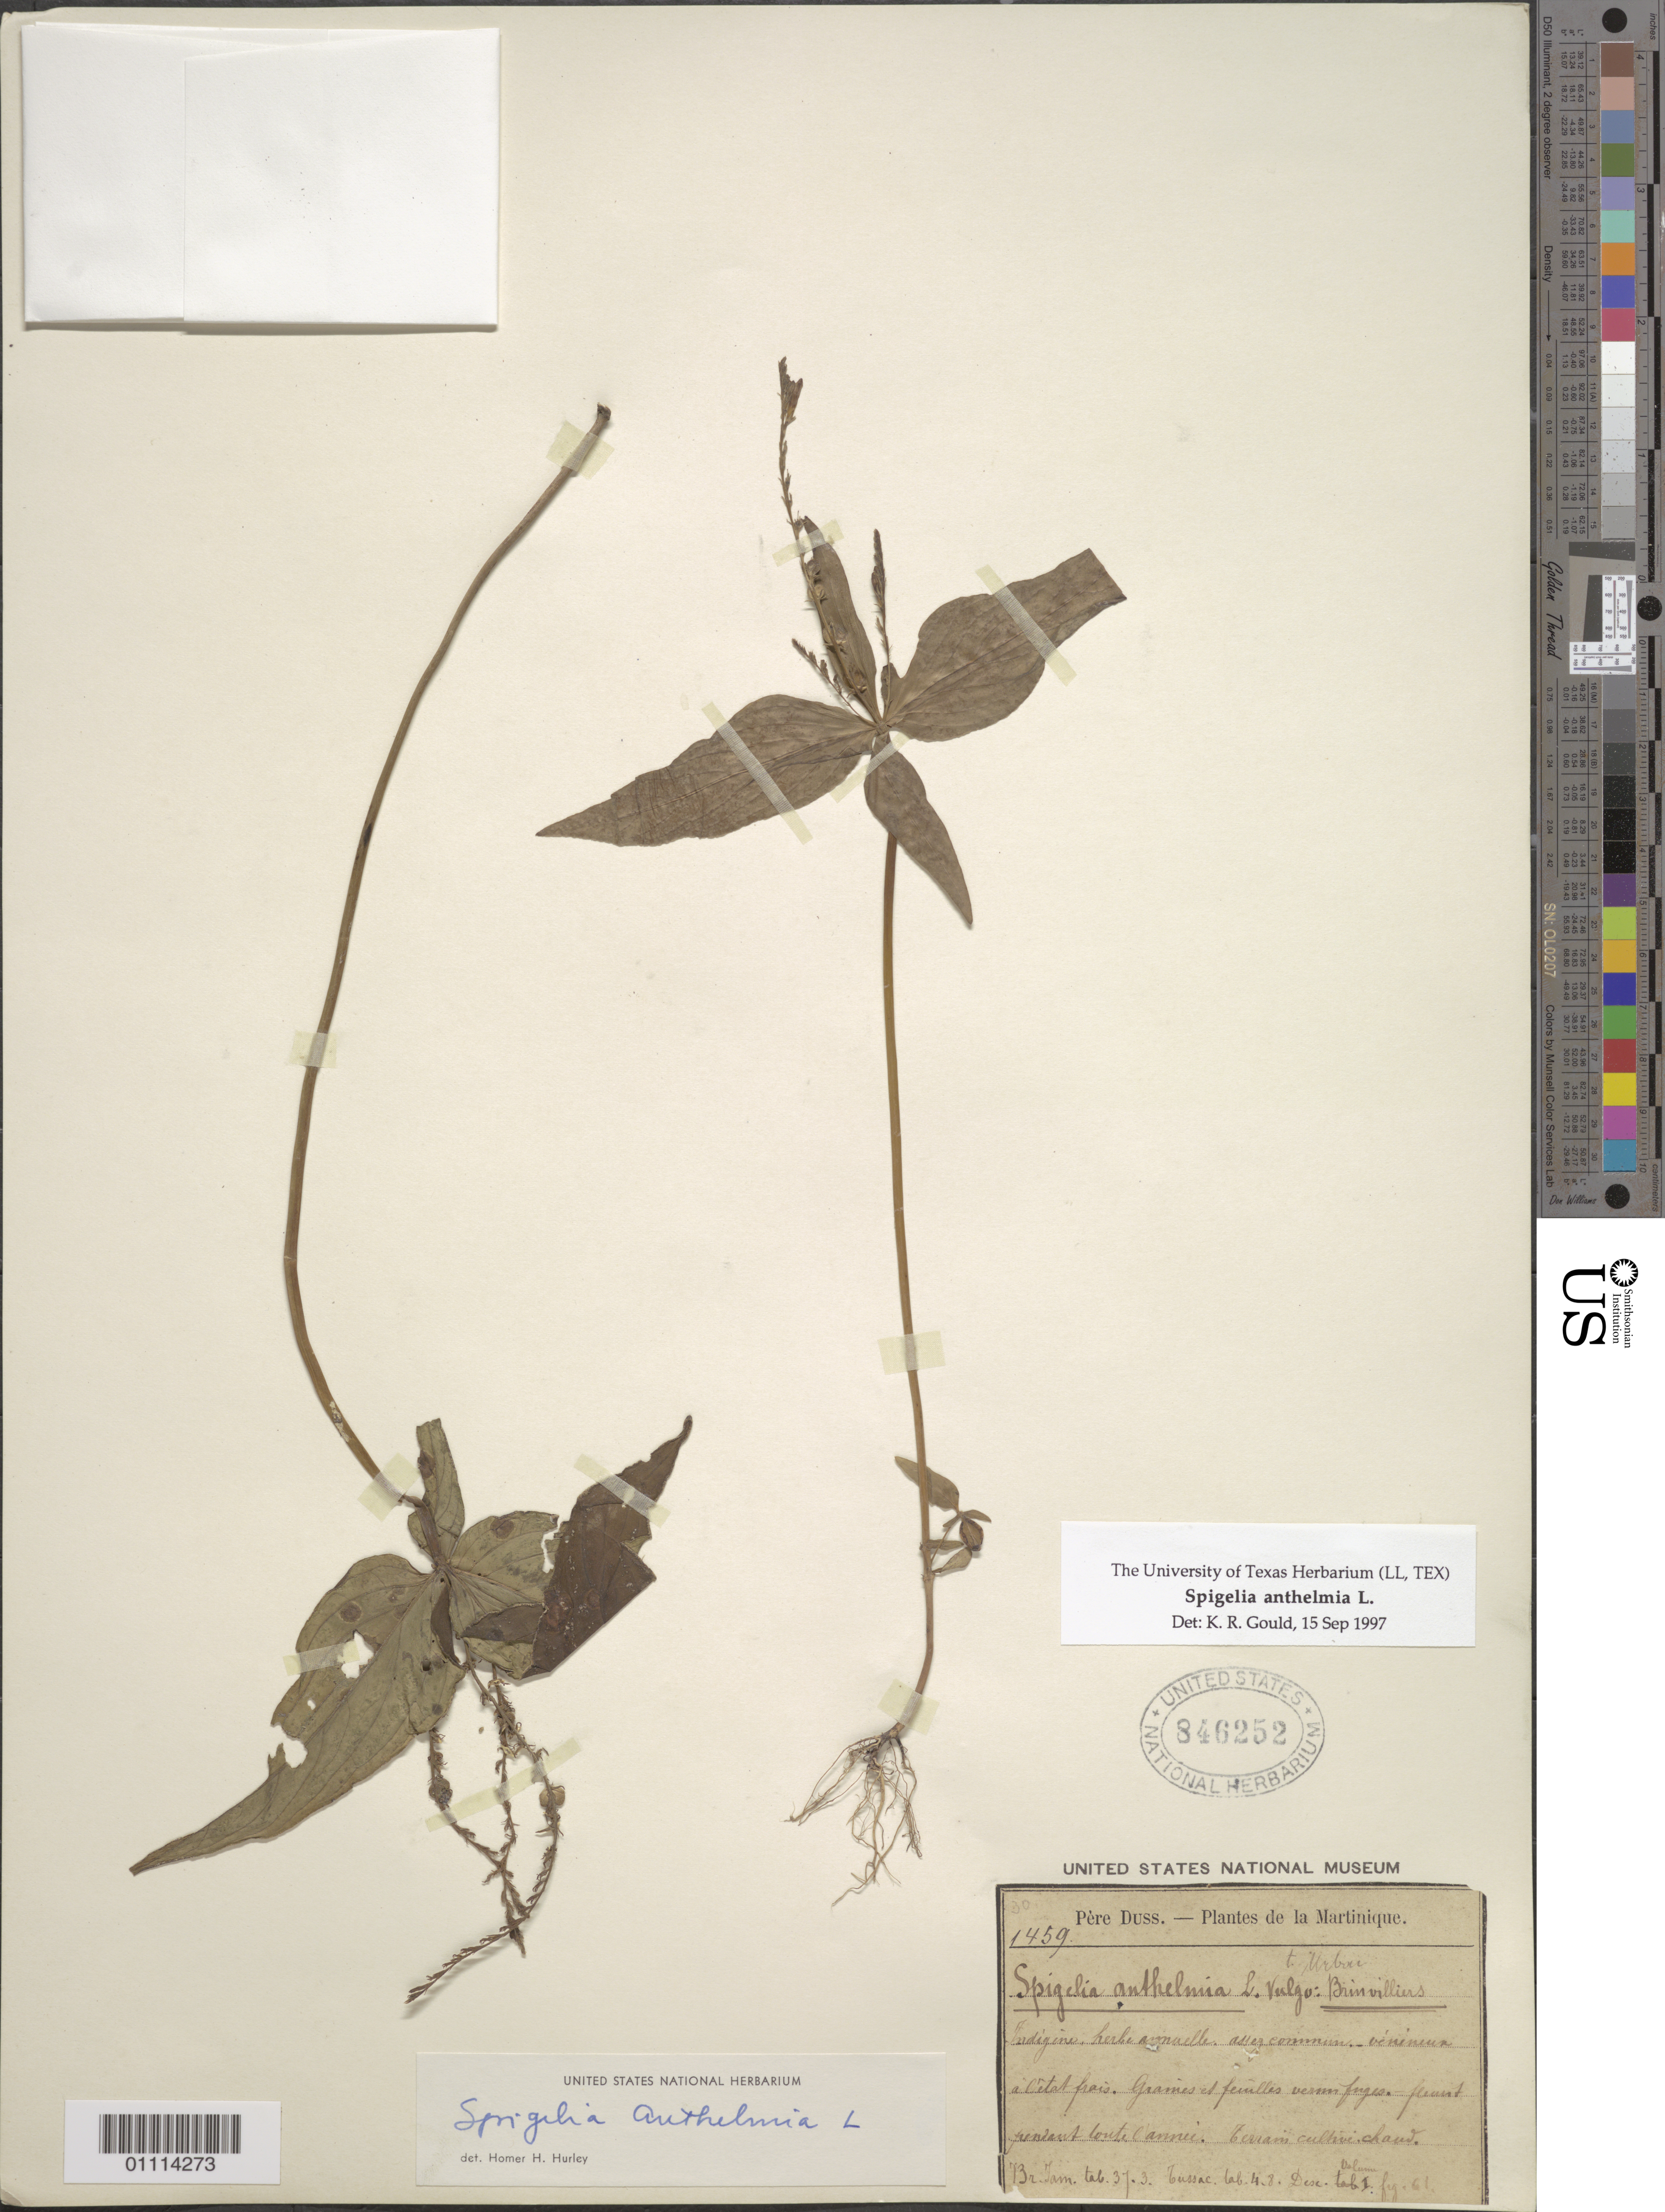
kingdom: Plantae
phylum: Tracheophyta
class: Magnoliopsida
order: Gentianales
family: Loganiaceae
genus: Spigelia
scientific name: Spigelia anthelmia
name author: L.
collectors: Père Duss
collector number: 1459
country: Martinique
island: Martinique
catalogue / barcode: US 846252